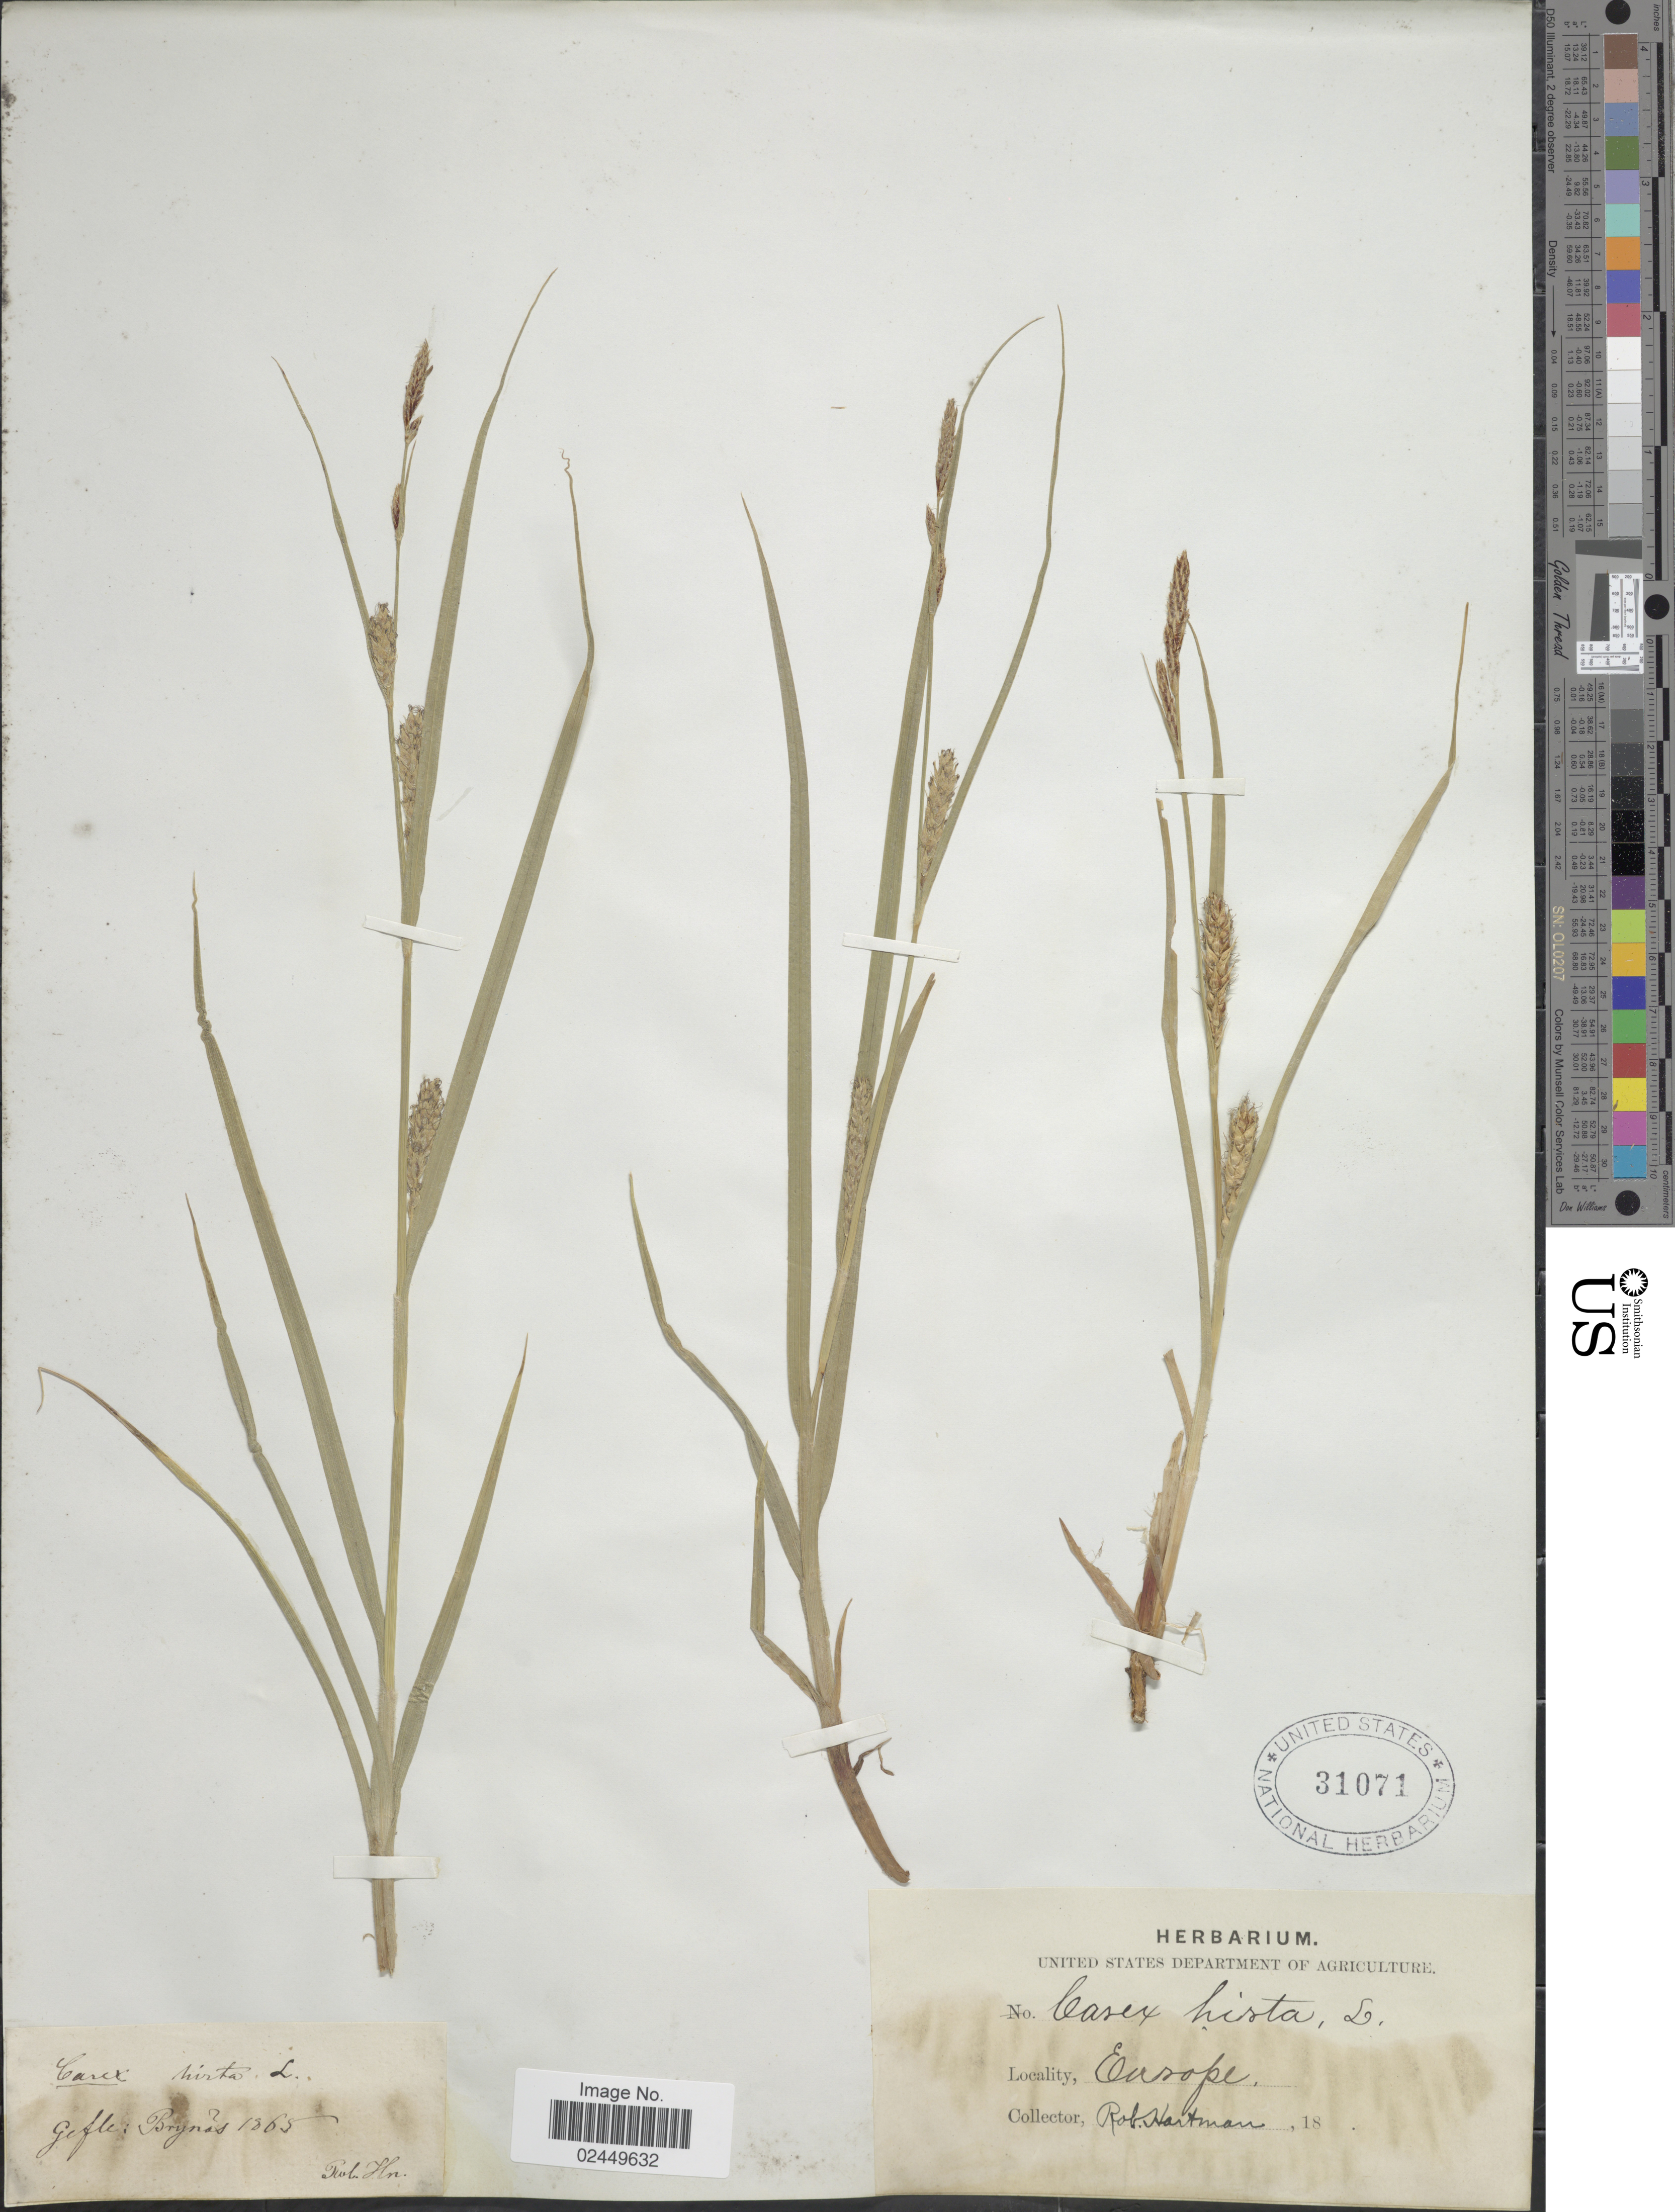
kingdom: Plantae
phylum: Tracheophyta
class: Liliopsida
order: Poales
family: Cyperaceae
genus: Carex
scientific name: Carex hirta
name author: L.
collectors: R. W. Hartman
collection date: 1865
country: Sweden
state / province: Gävleborg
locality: Gefle: Brynas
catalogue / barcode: US 31071